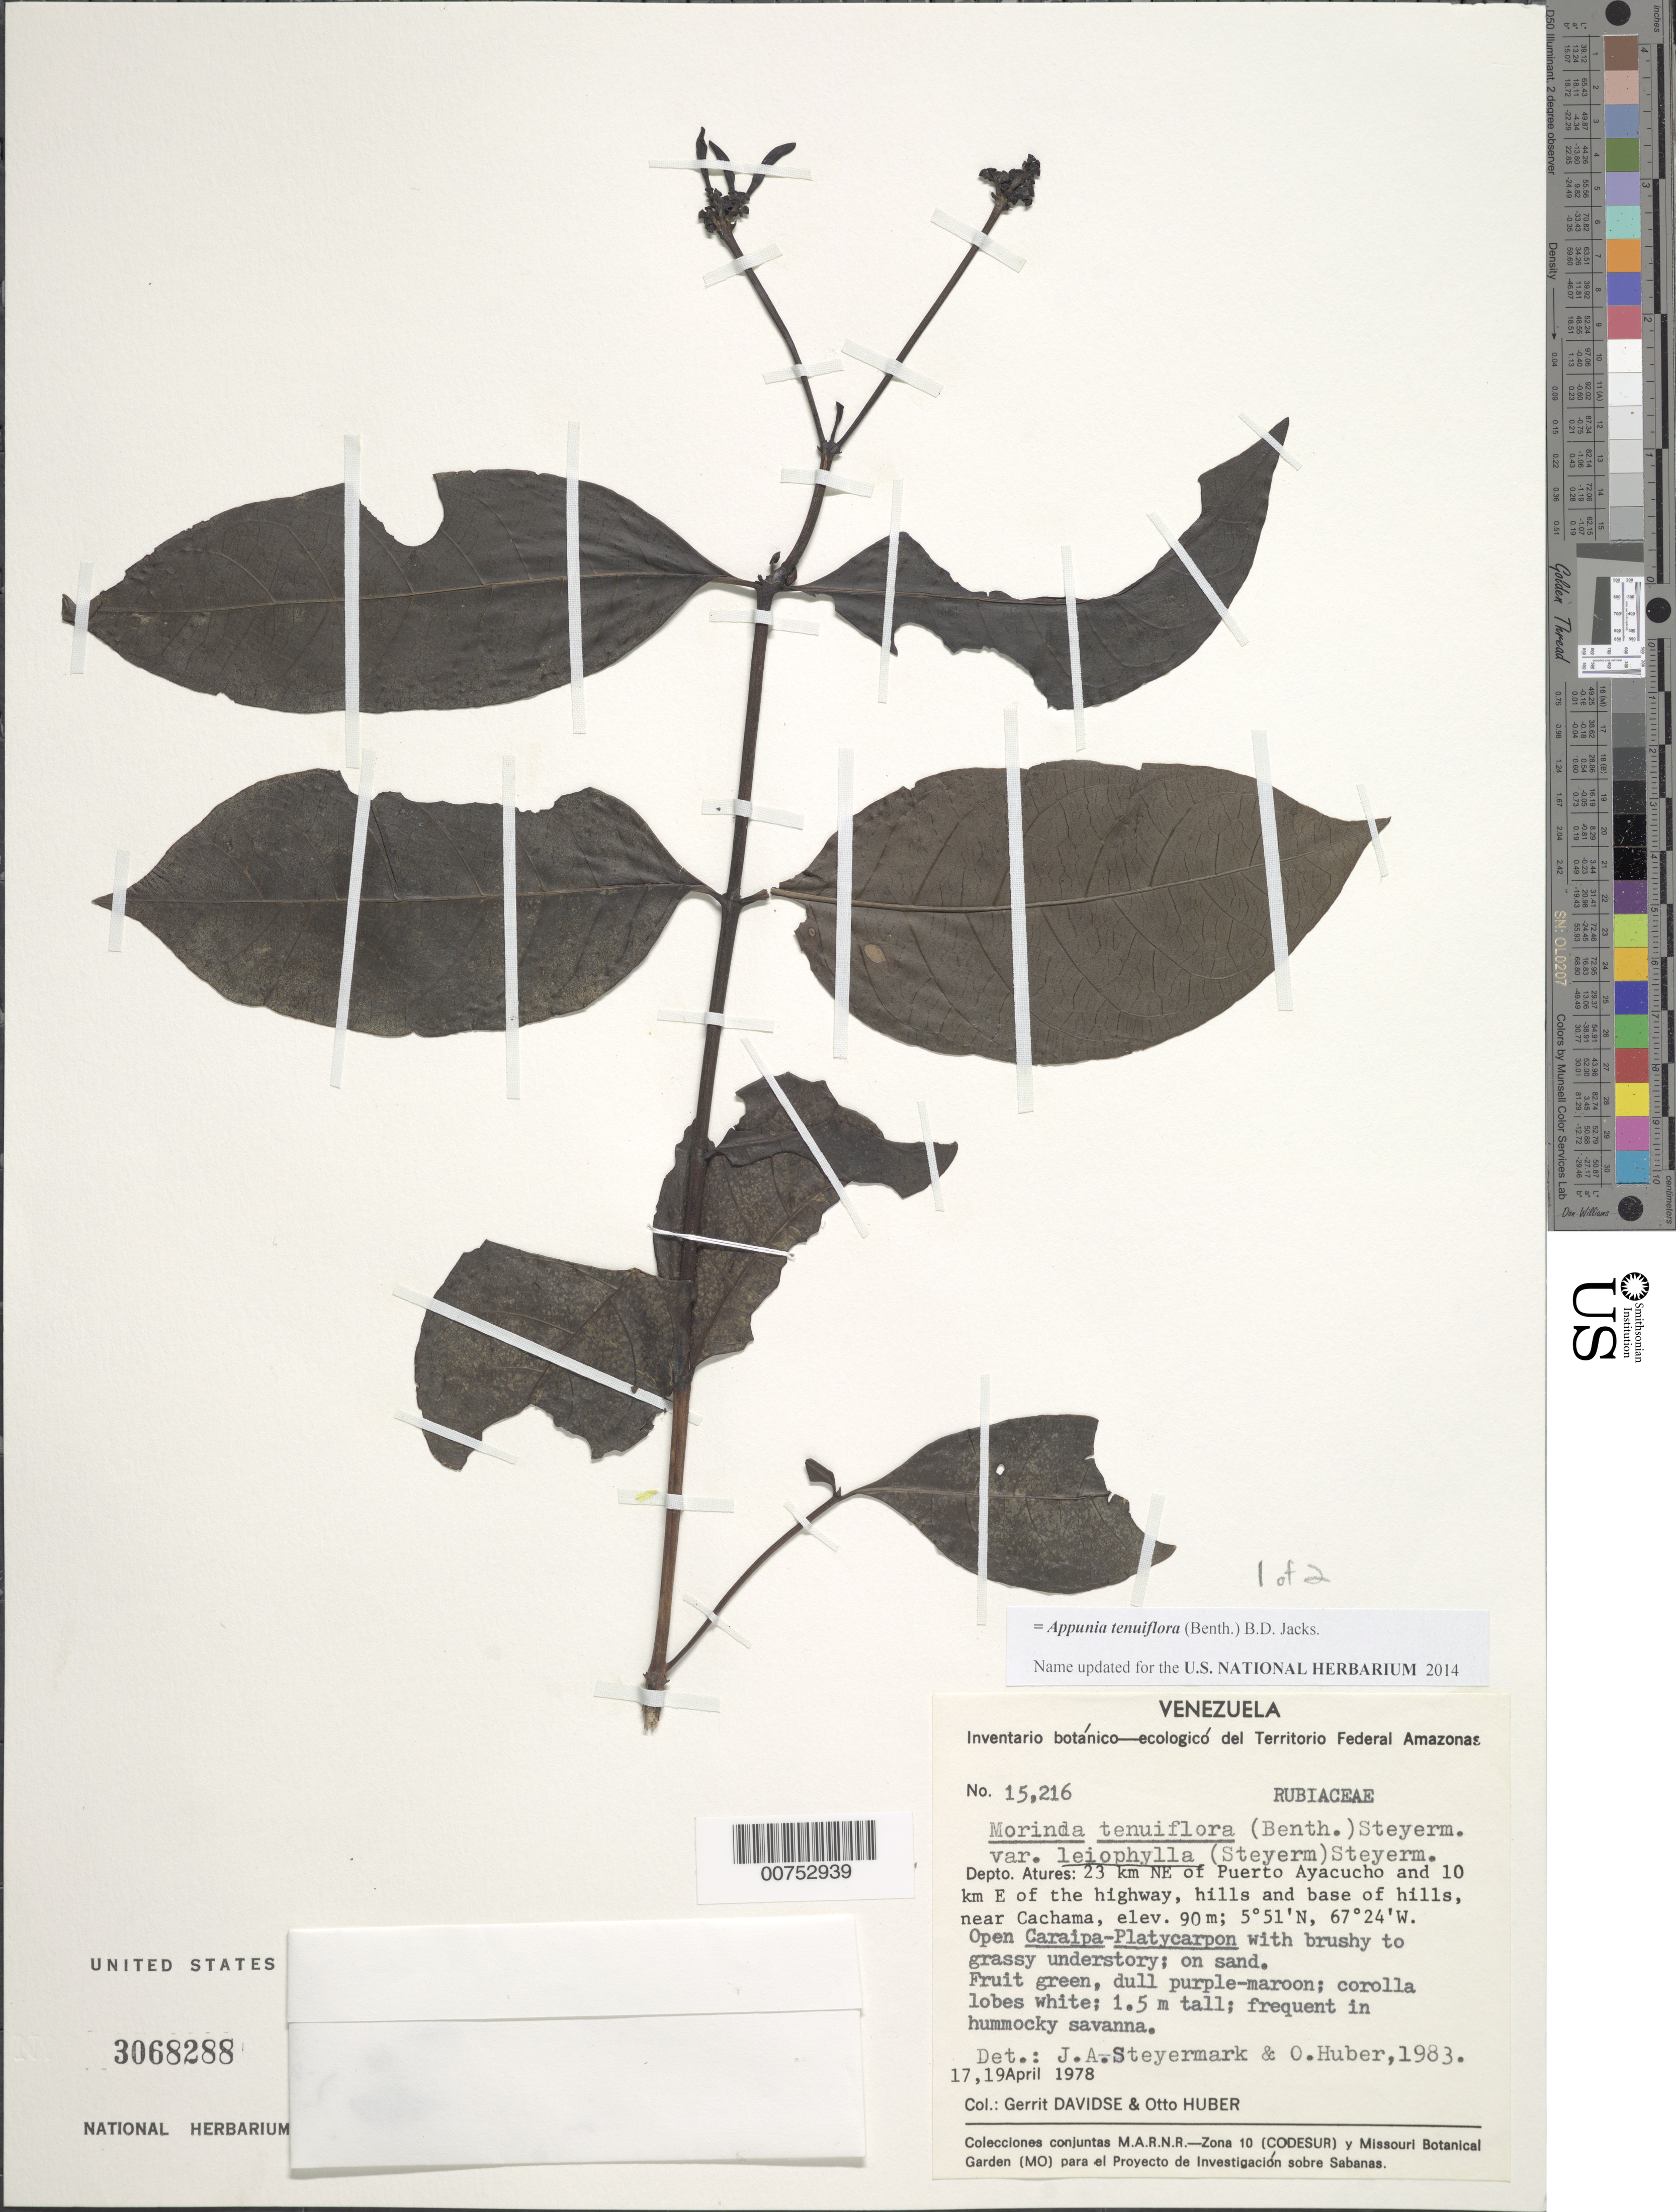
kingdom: Plantae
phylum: Tracheophyta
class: Magnoliopsida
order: Gentianales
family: Rubiaceae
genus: Appunia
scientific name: Appunia tenuiflora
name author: (Benth.) Hook. f. ex B.D. Jacks.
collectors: G. Davidse & O. Huber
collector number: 15216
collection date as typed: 17-Apr-78 and 19-Apr-78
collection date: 1978-04-17,1978-04-19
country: Venezuela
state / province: Amazonas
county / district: Atures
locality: Puerto Ayacucho, 23 km NE of, 10 km E of highway to El Burro, near Cachama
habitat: Hummocky savanna; hills and bas of hills; open Caraipa-Platycarpon with brushy to grassy understory; on sand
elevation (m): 90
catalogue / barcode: US 3068288